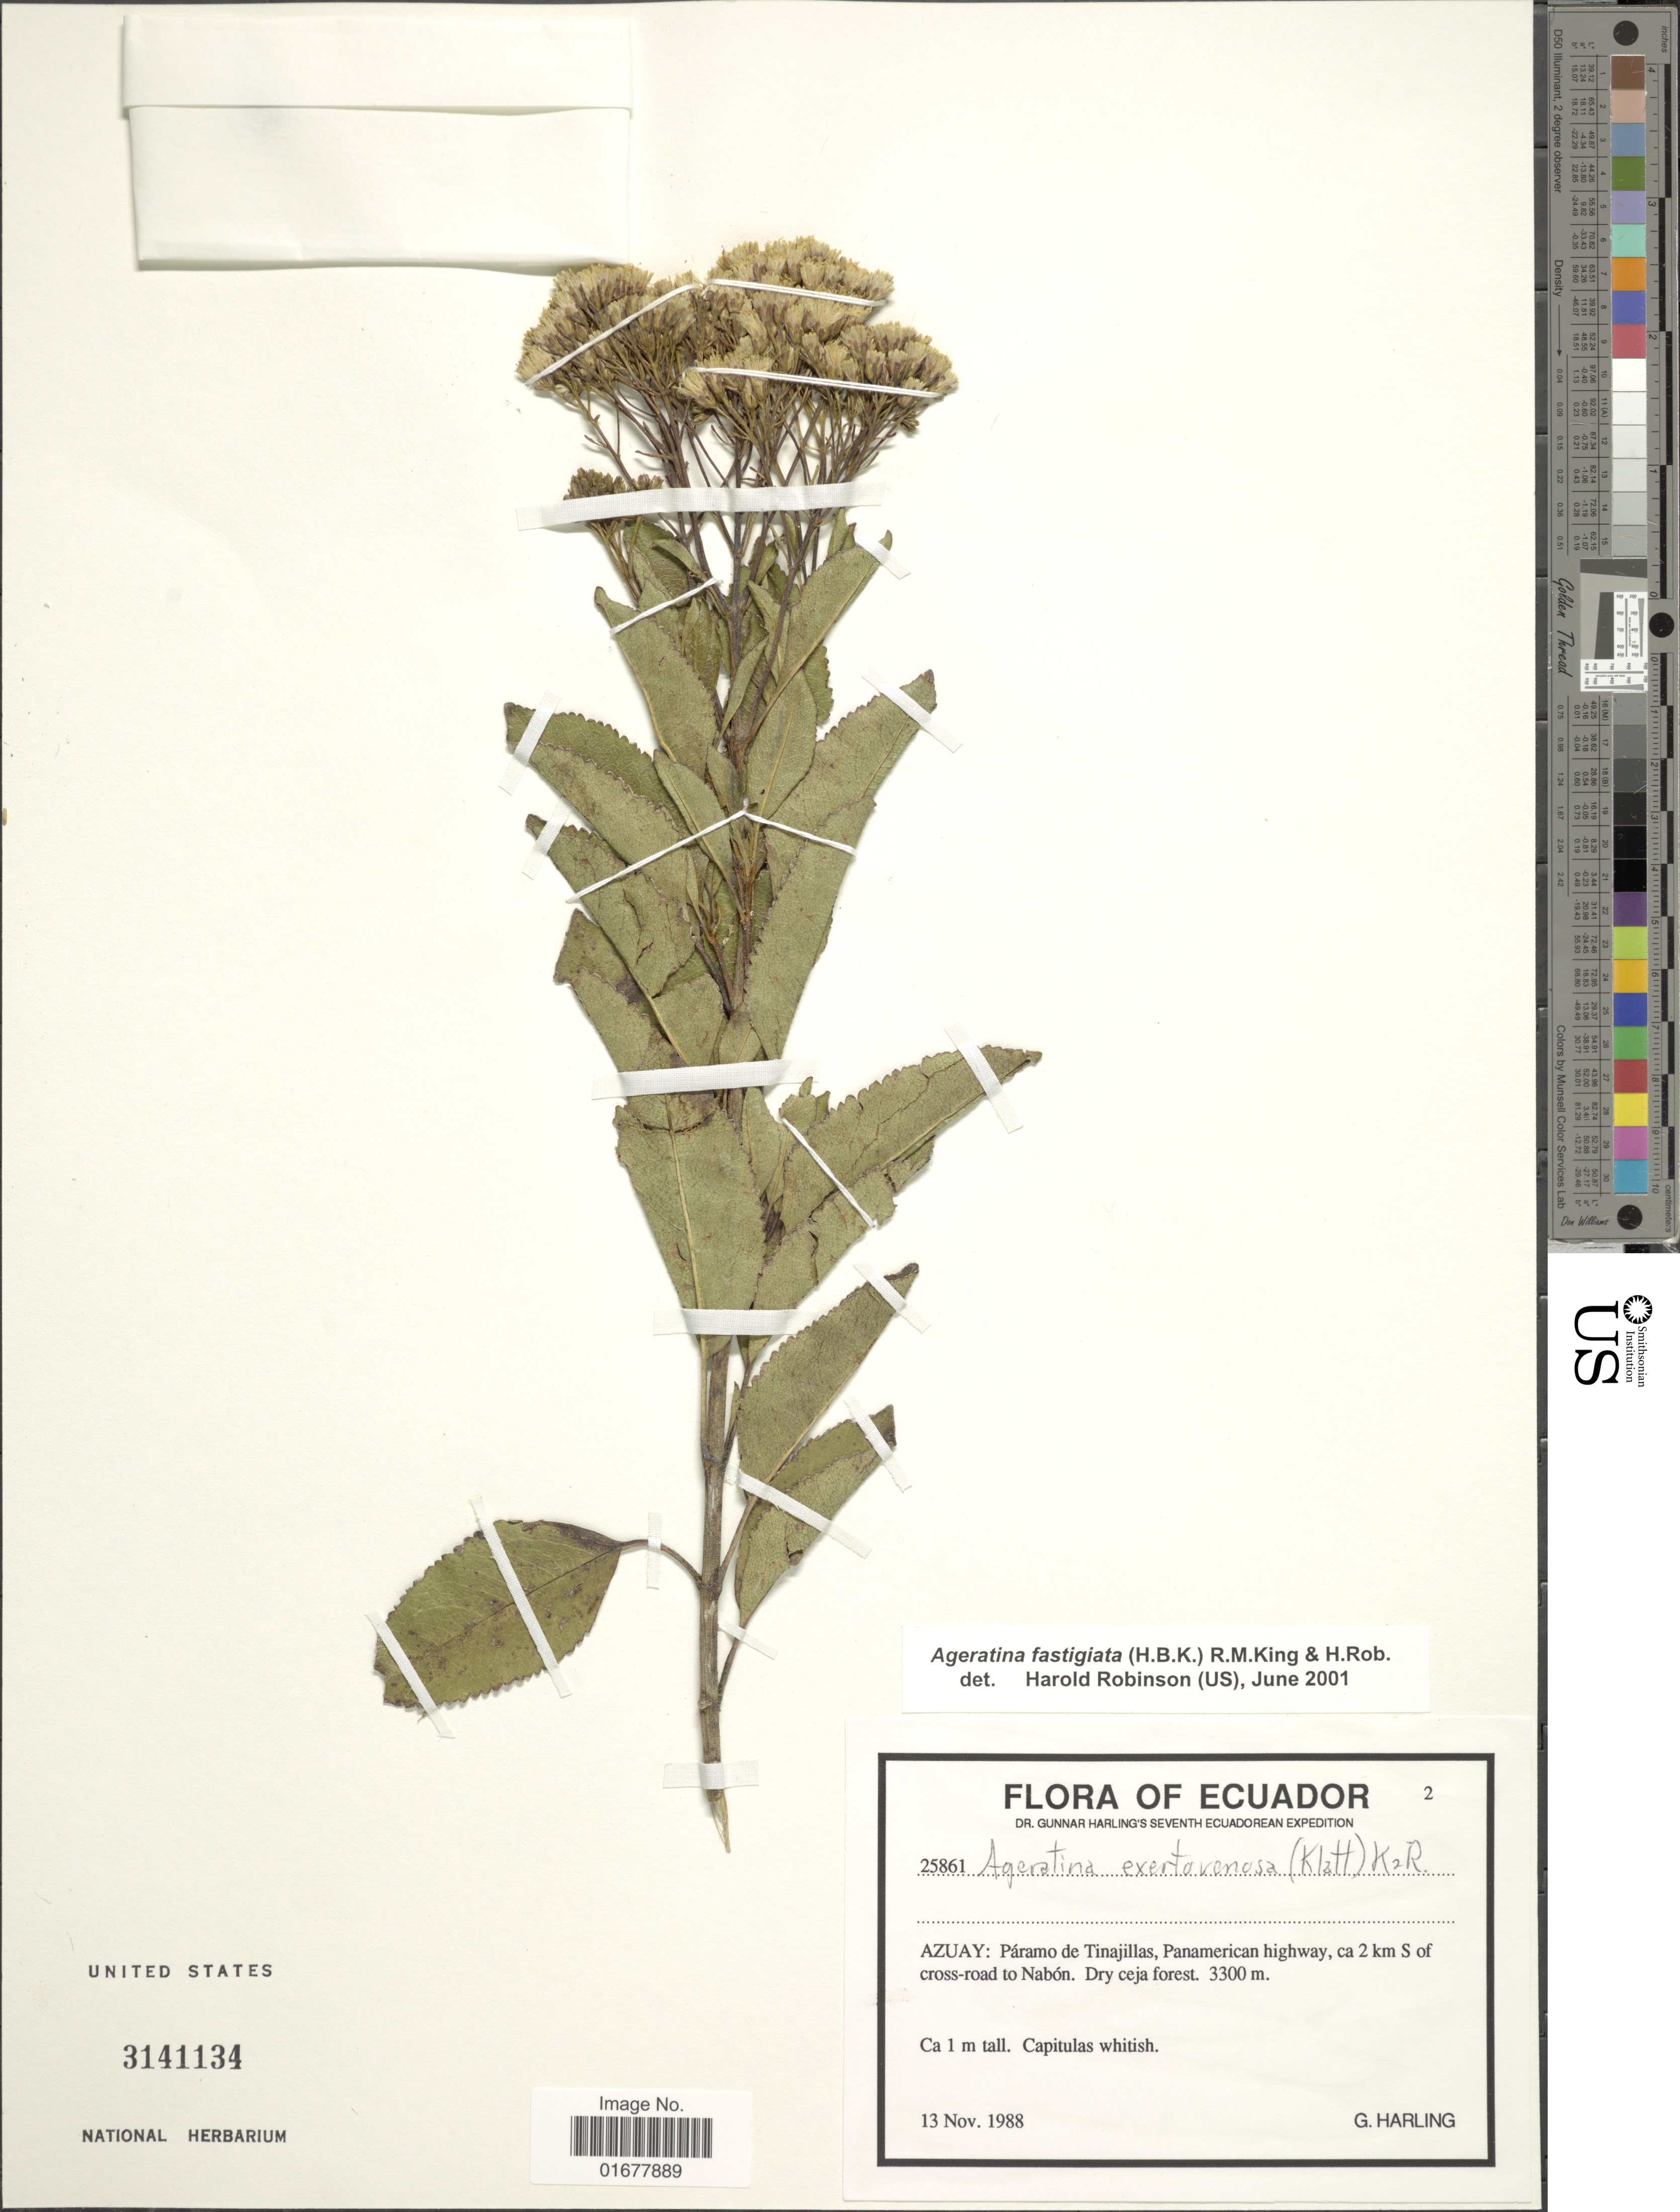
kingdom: Plantae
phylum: Tracheophyta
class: Magnoliopsida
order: Asterales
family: Asteraceae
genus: Ageratina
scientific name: Ageratina exserto-venosa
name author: (Klatt) R.M. King & H. Rob.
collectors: G. Harling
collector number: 25861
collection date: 1988-11-13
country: Ecuador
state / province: Azuay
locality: Azuay: Paramo de Tinajillas, Panamerican highway, 2 km S of cross-road to Nabon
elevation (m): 3300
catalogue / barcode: US 3141134